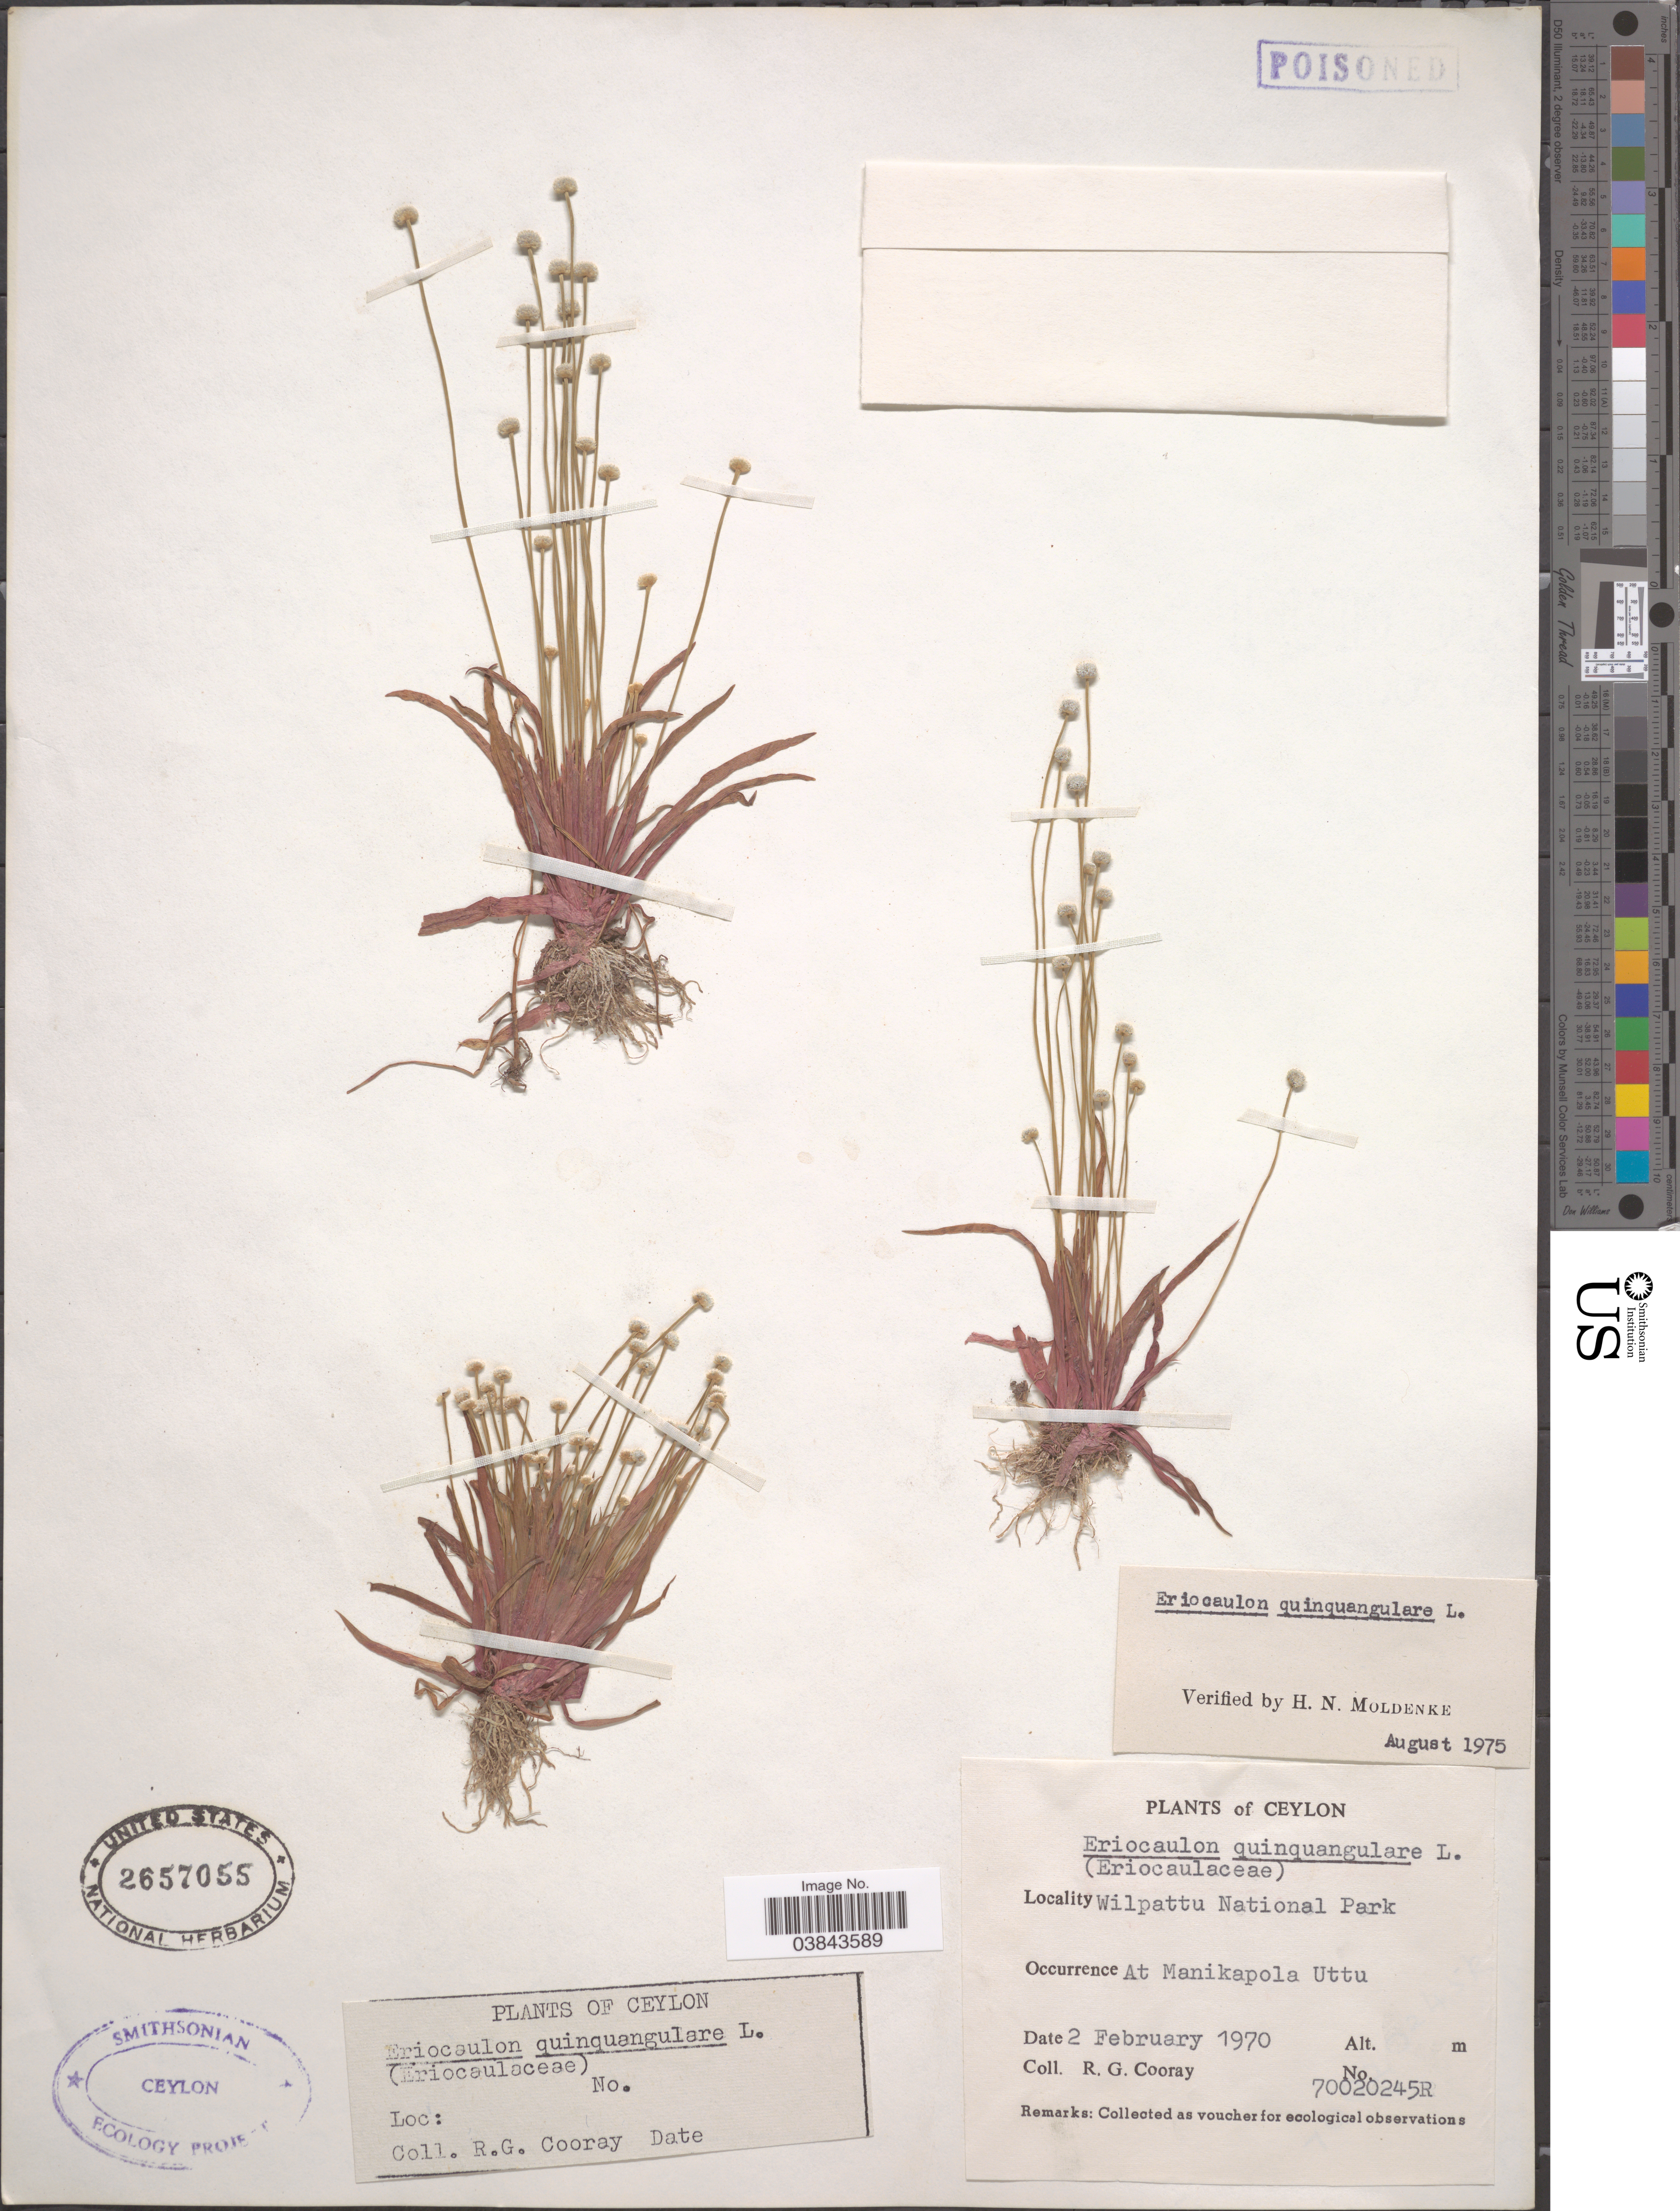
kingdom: Plantae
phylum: Tracheophyta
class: Liliopsida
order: Poales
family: Eriocaulaceae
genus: Eriocaulon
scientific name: Eriocaulon quinquangulare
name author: L.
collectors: R. Cooray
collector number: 70020245R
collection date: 1970-02-02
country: Sri Lanka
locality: Ceylon. Wilpattu National Park. At Manikapola Uttu.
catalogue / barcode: US 2657055